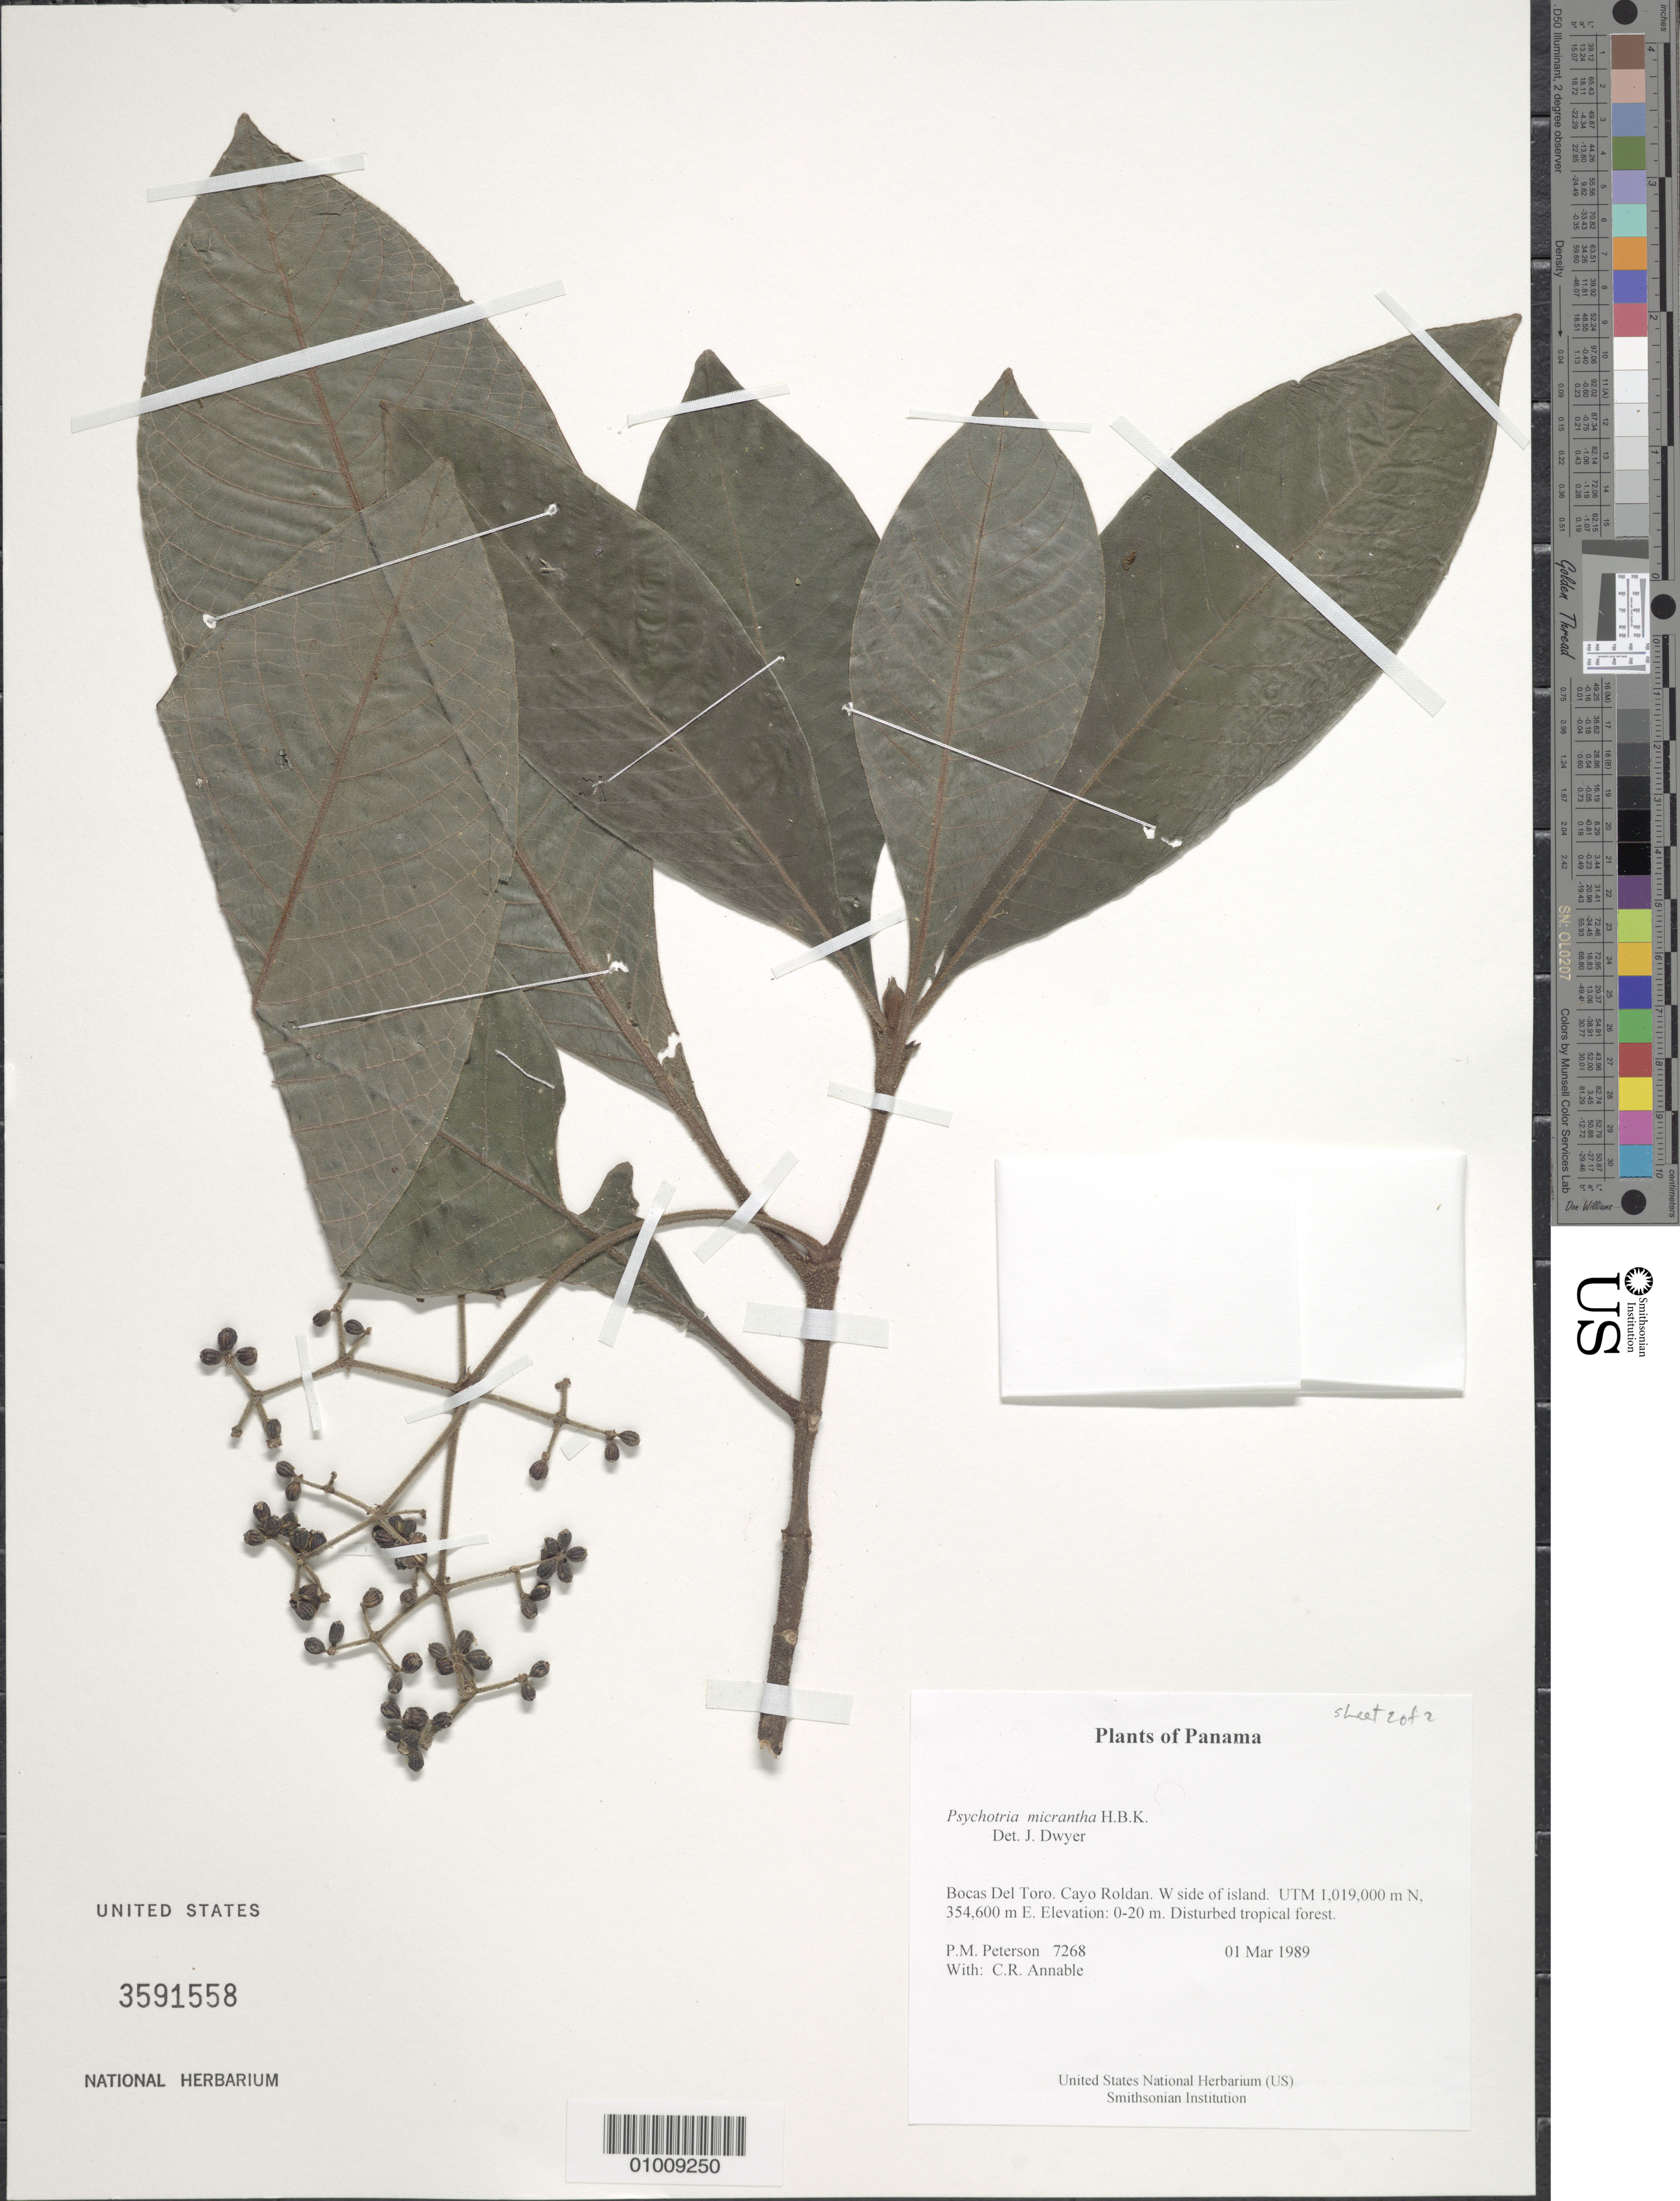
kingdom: Plantae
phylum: Tracheophyta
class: Magnoliopsida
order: Gentianales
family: Rubiaceae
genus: Psychotria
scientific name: Psychotria micrantha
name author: Kunth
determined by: Dwyer, J.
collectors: P. M. Peterson & C. R. Annable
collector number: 07268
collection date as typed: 01 Mar 1989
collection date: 1989-03-01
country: Panama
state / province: Bocas del Toro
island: Cayo Roldan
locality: W side of island. UTM 1,019,000 m N, 354,600 m E.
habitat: Disturbed tropical forest.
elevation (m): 0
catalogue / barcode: US 3591558